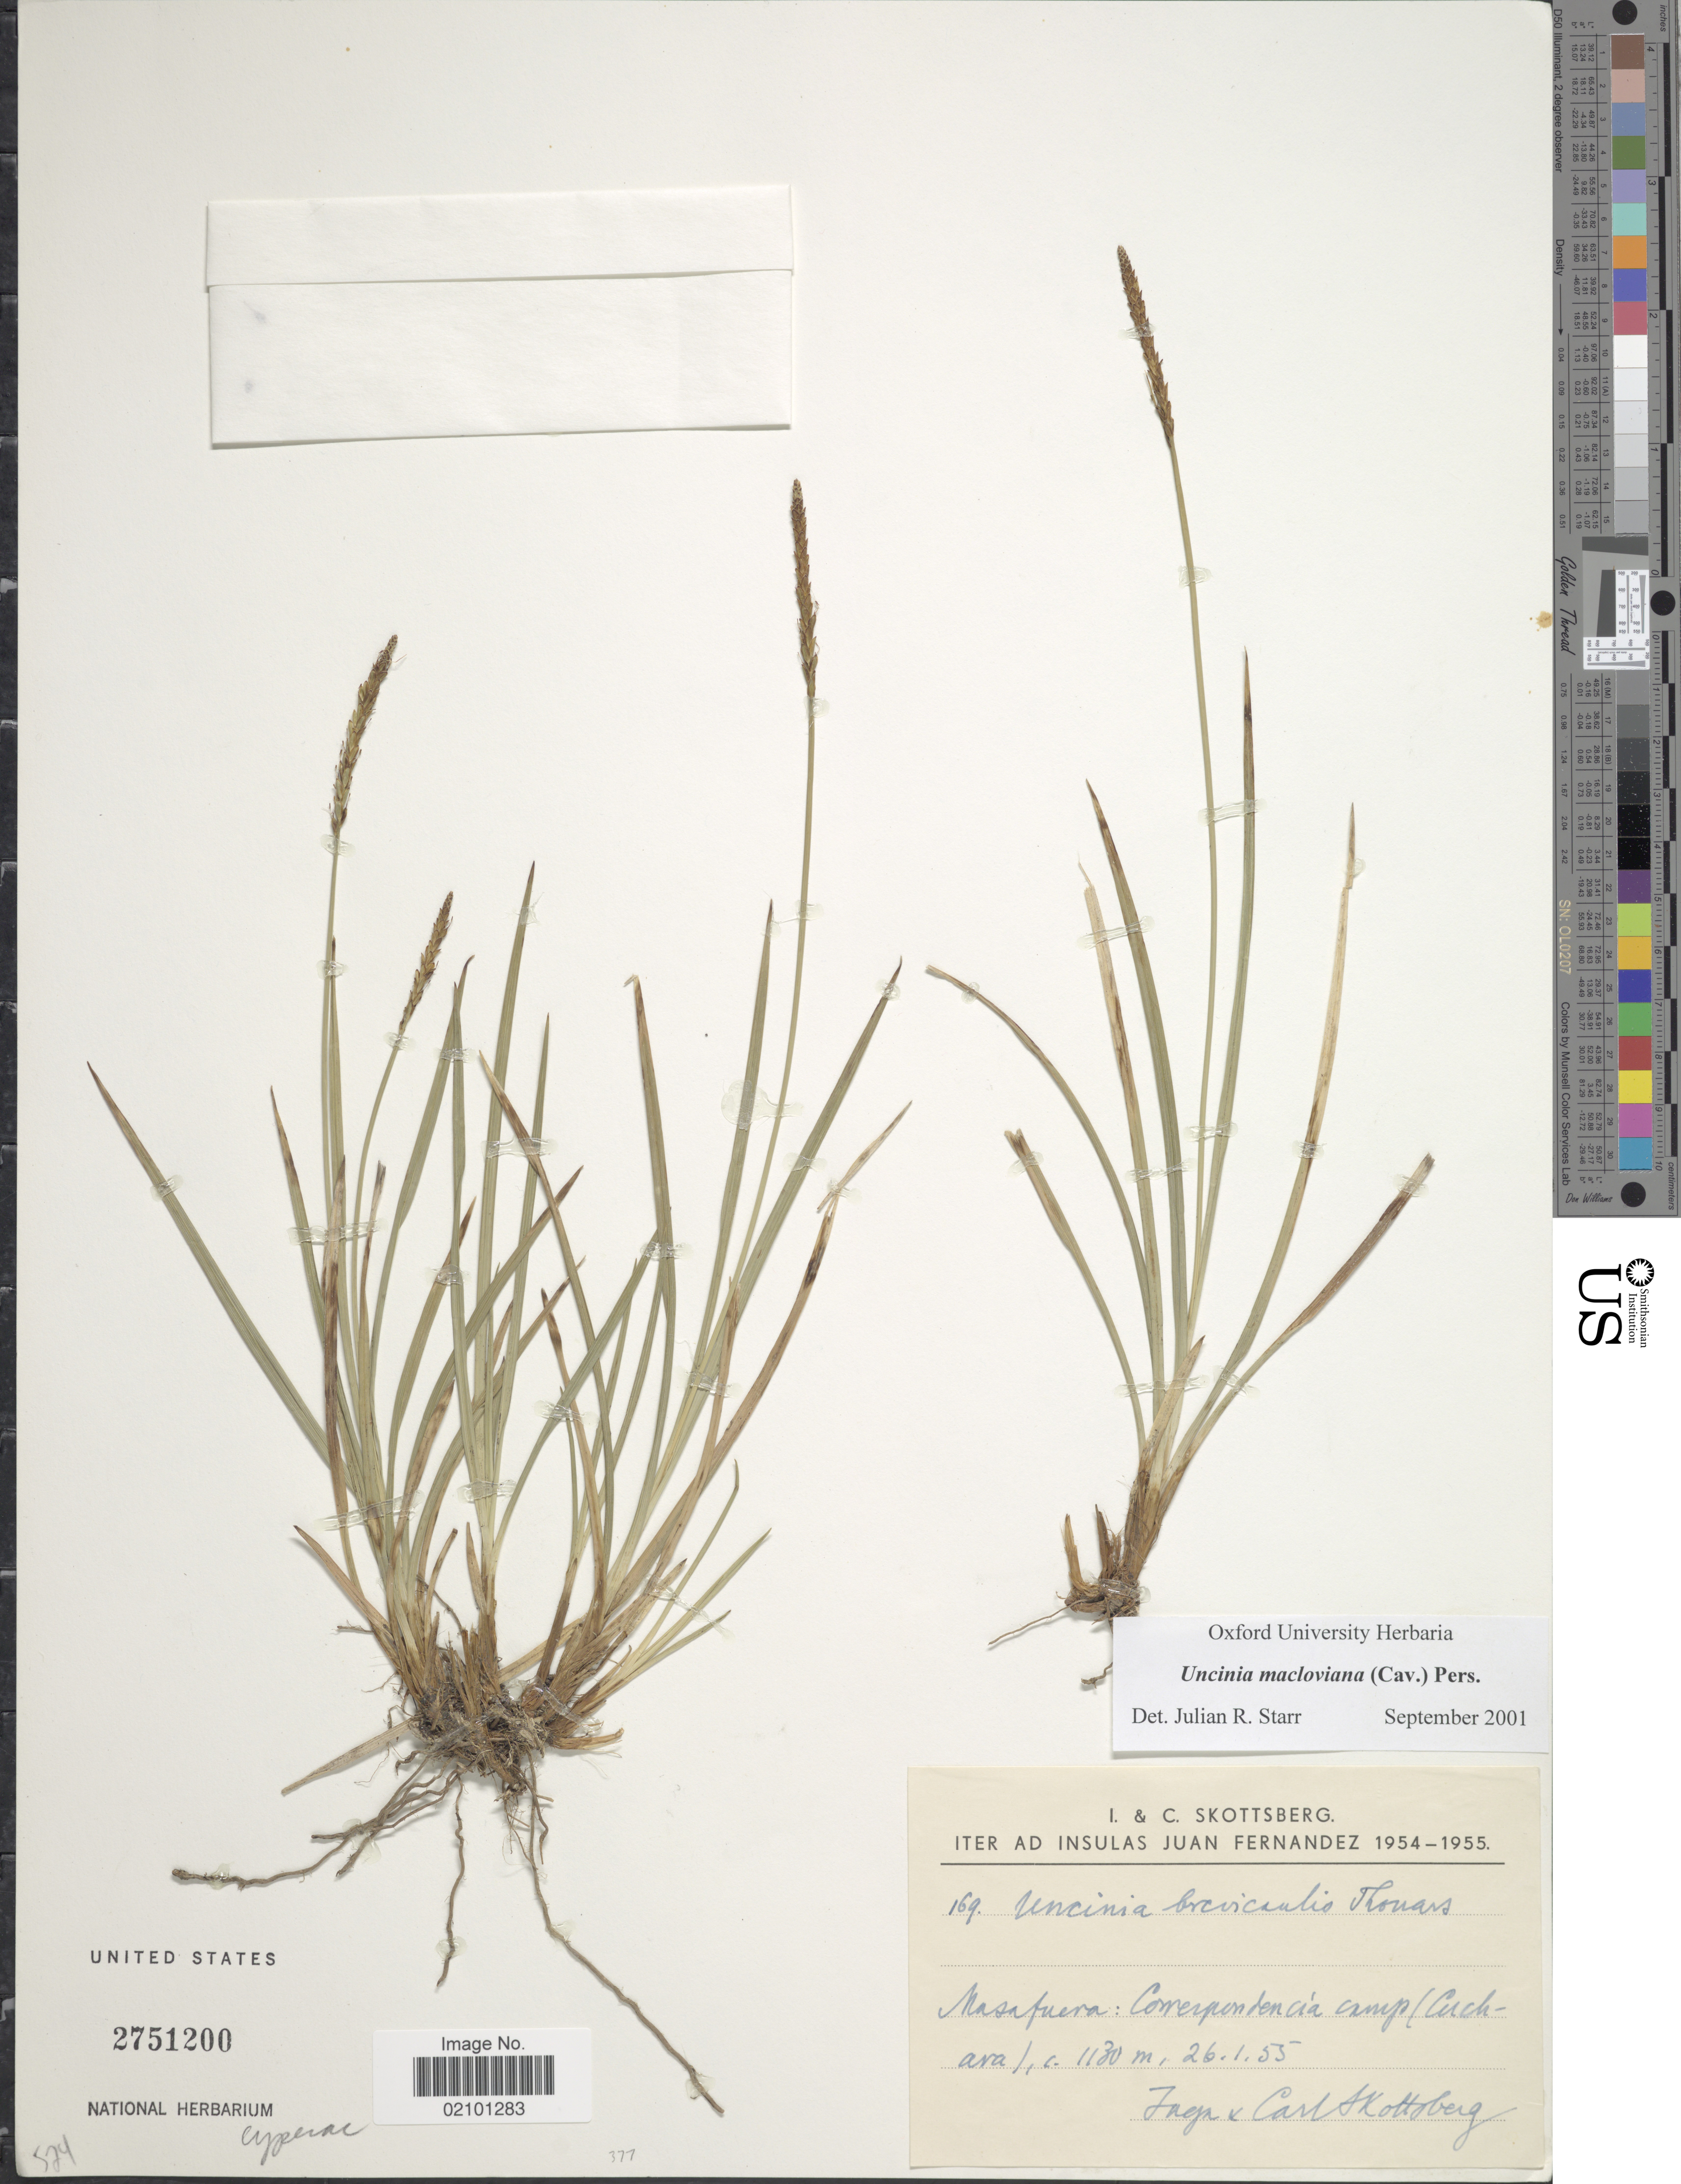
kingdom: Plantae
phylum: Tracheophyta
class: Liliopsida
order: Poales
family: Cyperaceae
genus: Carex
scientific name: Carex delacosta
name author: Kuntze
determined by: Strong, Mark T., (BOT), Smithsonian Institution - National Museum of Natural History (UNITED STATES)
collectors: I. Skottsberg & C. Skottsberg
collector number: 169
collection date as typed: Transcribed d/m/y: 26/1/55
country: Chile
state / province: Valparaíso (V)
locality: Masafuera: Correrpondencia camp (Cuchara).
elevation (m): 1130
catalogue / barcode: US 2751200